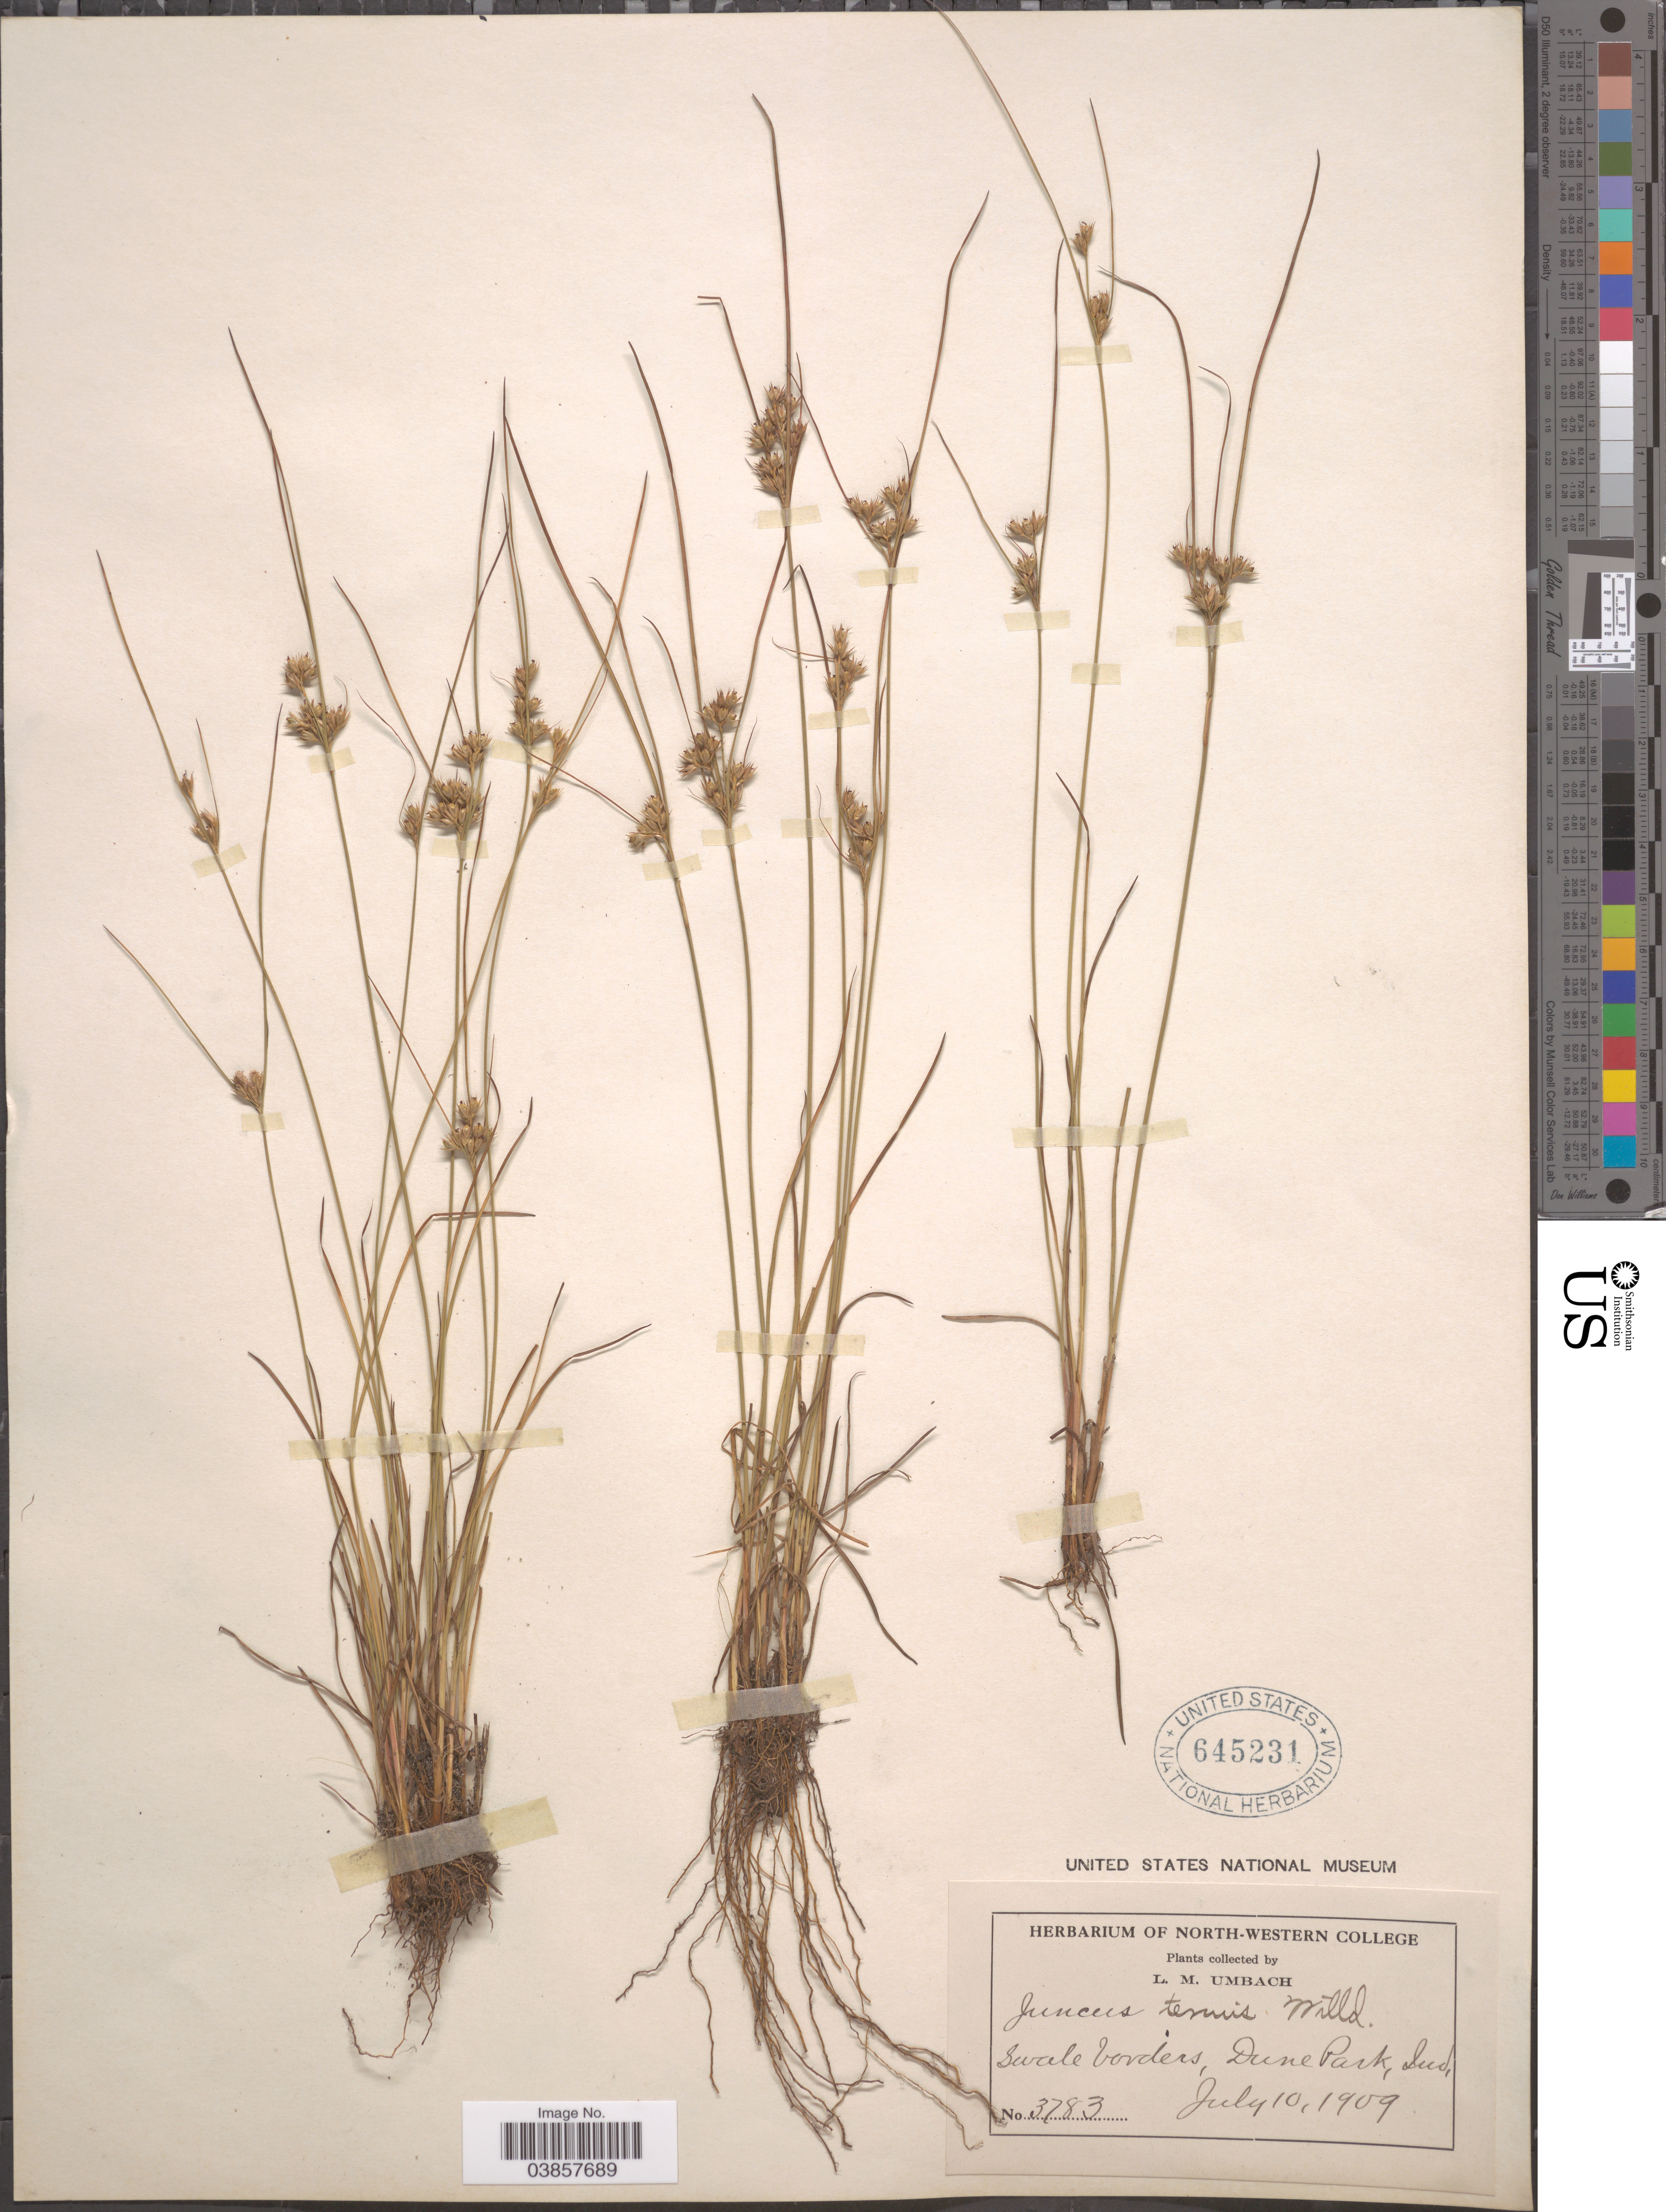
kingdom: Plantae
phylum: Tracheophyta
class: Liliopsida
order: Poales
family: Juncaceae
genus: Juncus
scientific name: Juncus tenuis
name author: Willd.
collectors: L. M. Umbach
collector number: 3783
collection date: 1909-07-10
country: United States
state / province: Indiana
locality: Swale borders, Dune Park.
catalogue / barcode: US 645231